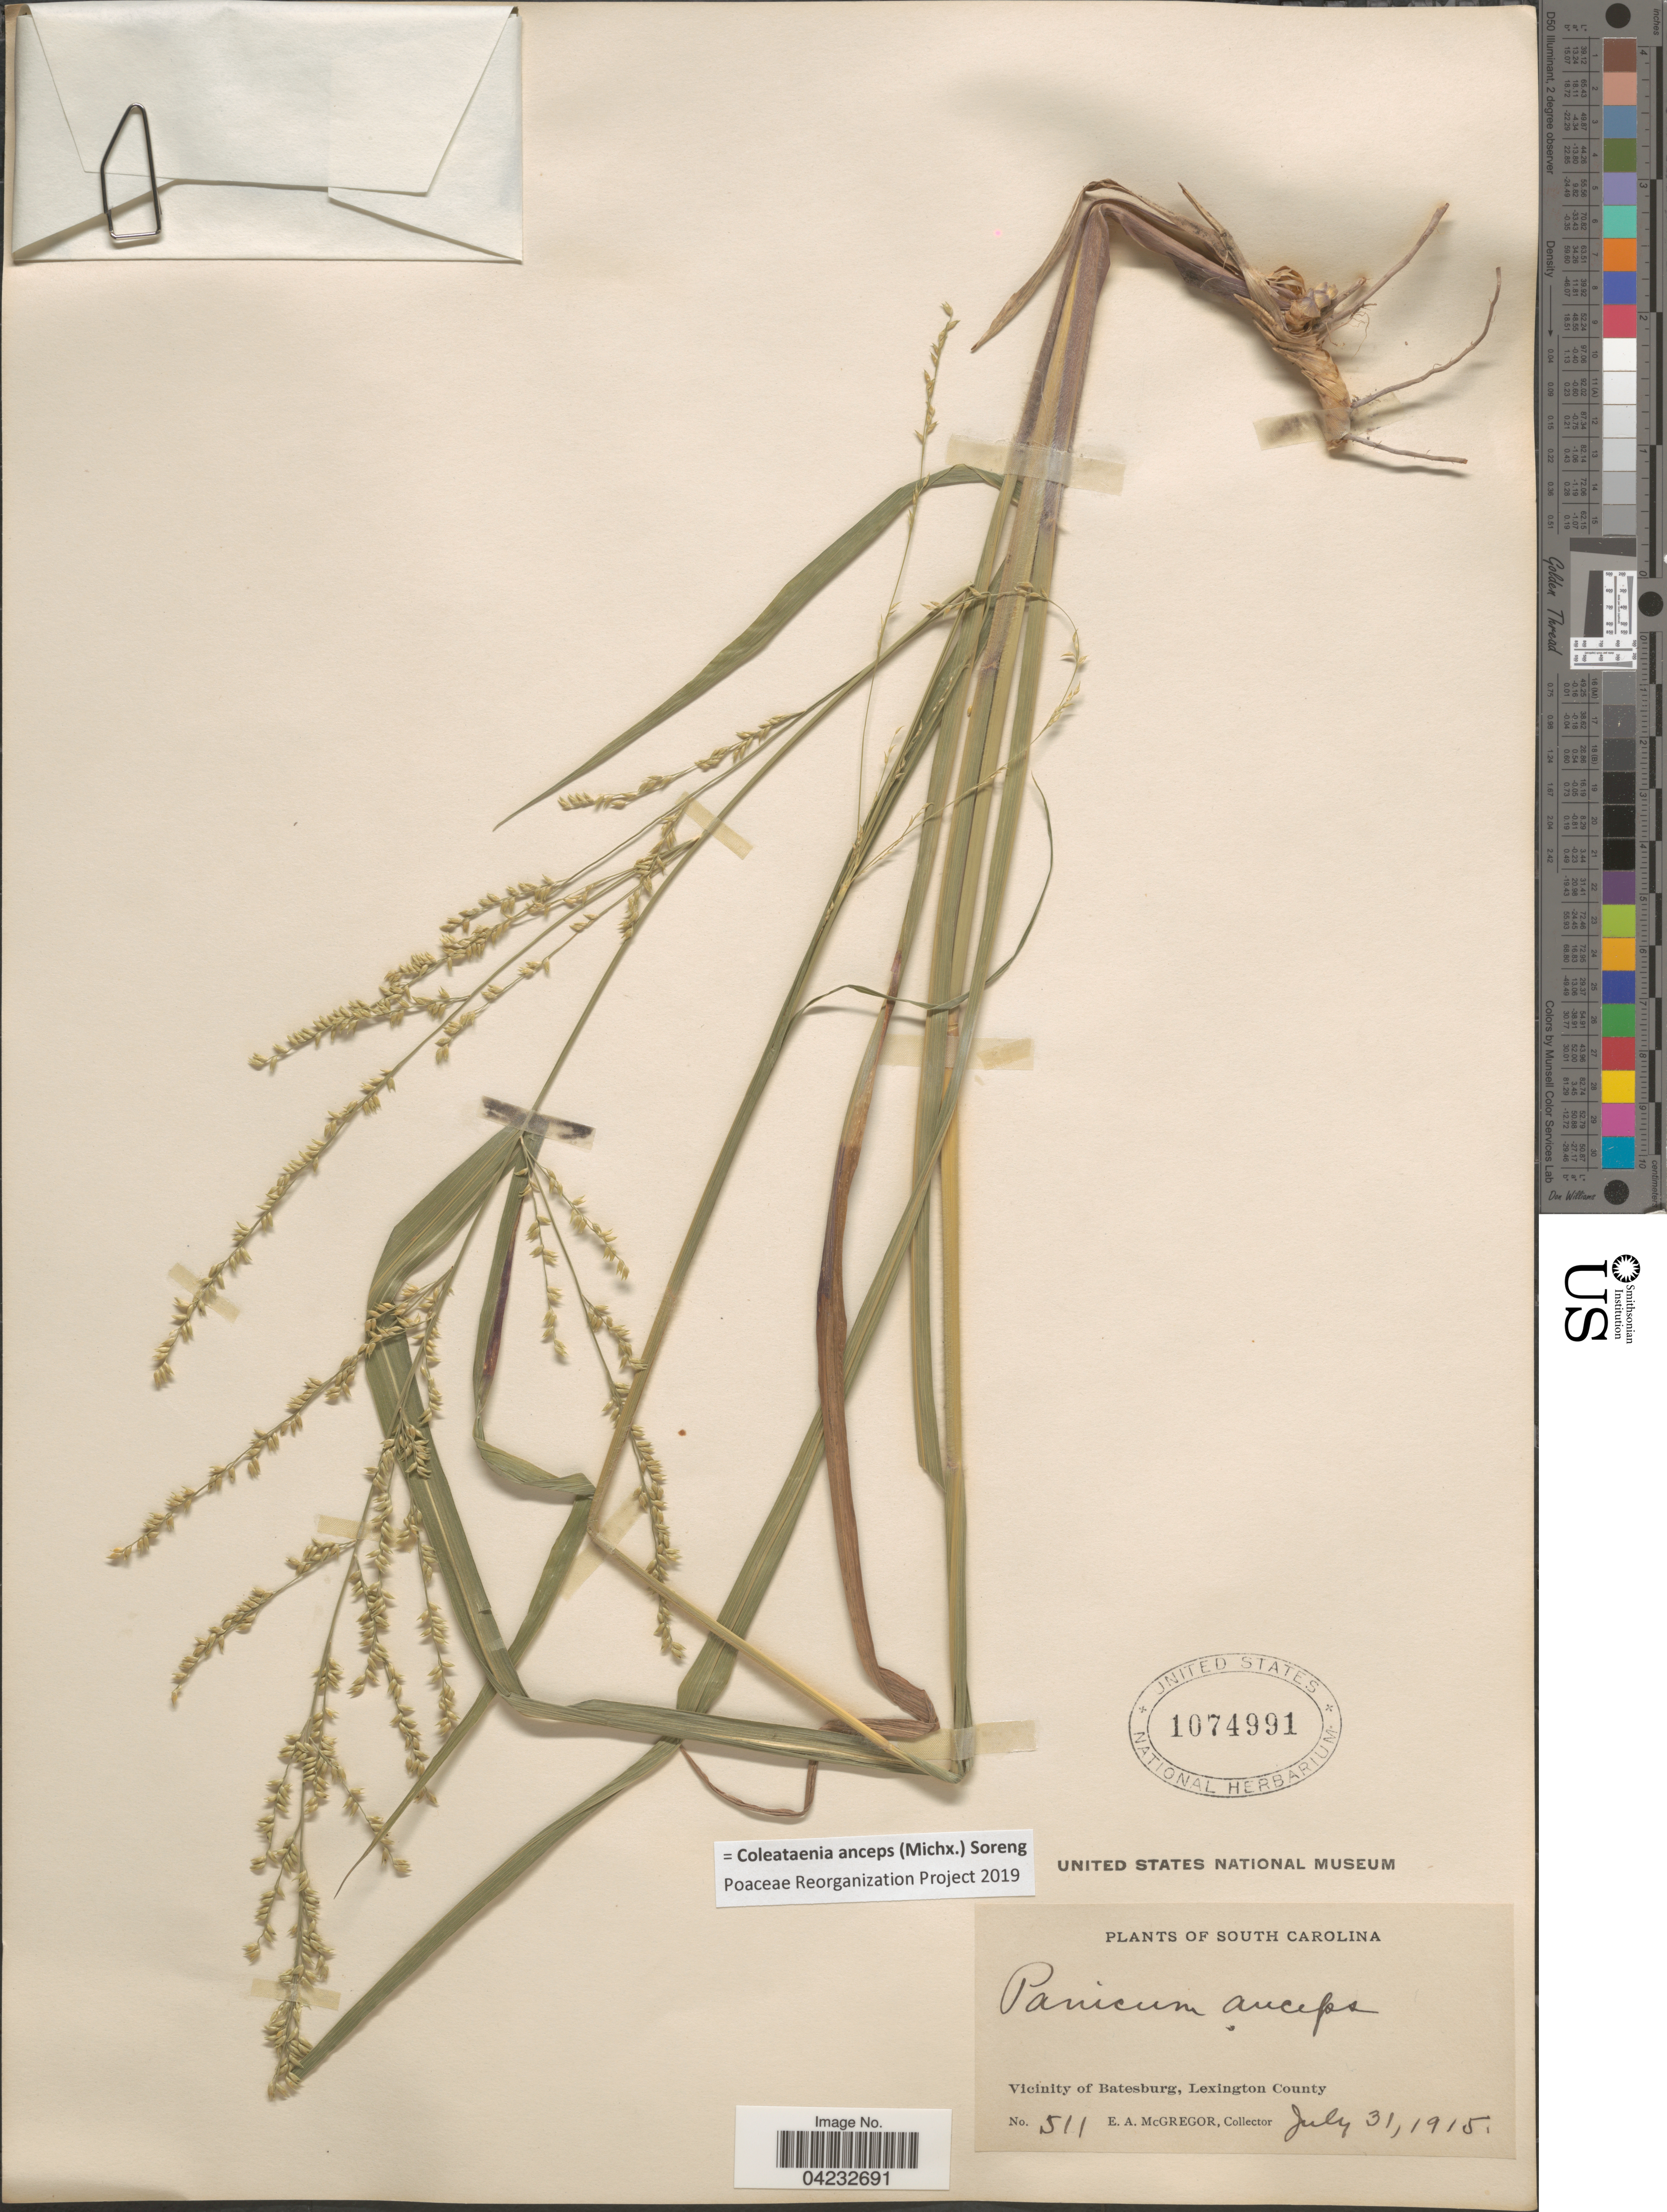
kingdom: Plantae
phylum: Tracheophyta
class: Liliopsida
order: Poales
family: Poaceae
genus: Coleataenia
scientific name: Coleataenia anceps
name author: (Michx.) Soreng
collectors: E. A. McGregor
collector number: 511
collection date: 1915-07-31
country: United States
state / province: South Carolina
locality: Vicinity of Batesburg, Lexington County.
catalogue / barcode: US 1074991